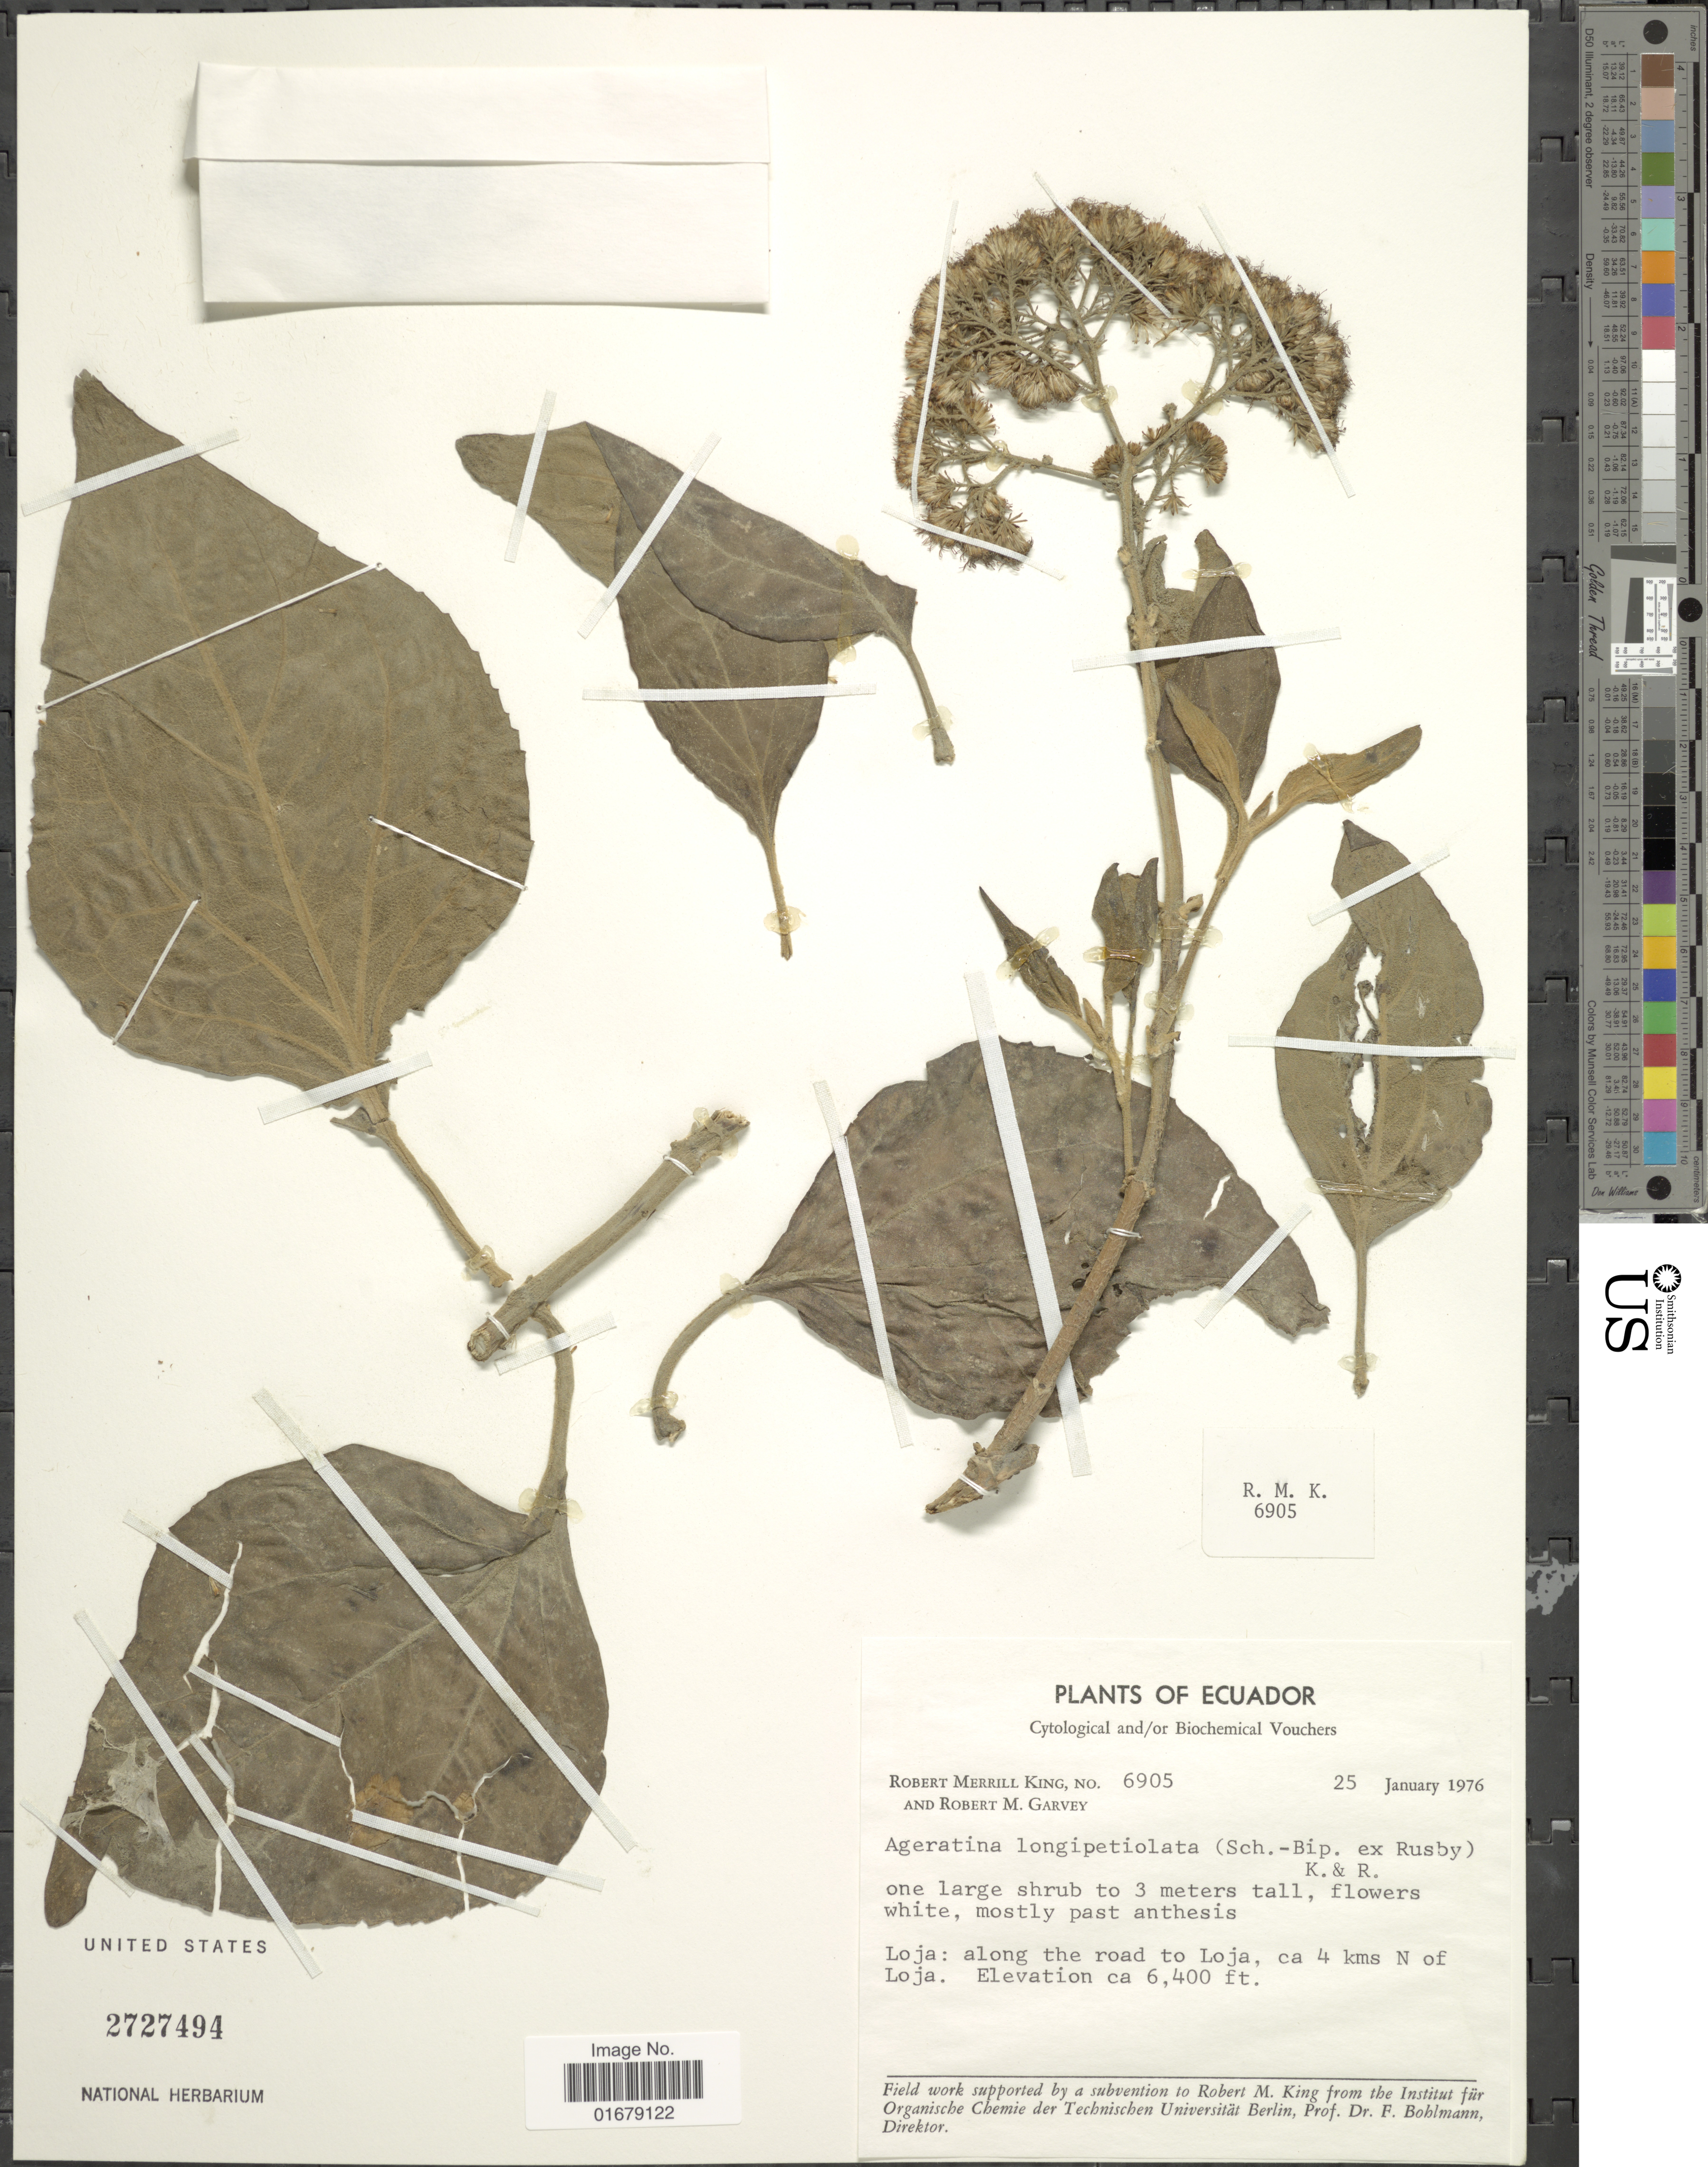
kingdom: Plantae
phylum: Tracheophyta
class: Magnoliopsida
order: Asterales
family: Asteraceae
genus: Kaunia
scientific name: Kaunia arbuscularis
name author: (B.L. Rob.) R.M. King & H. Rob.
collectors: R. M. King & R. Garvey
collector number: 6905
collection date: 1976-01-25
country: Ecuador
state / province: Loja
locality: Ecuador. Loja: along the road to Loja, ca 4 kms N of Loja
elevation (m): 1951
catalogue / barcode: US 2727494